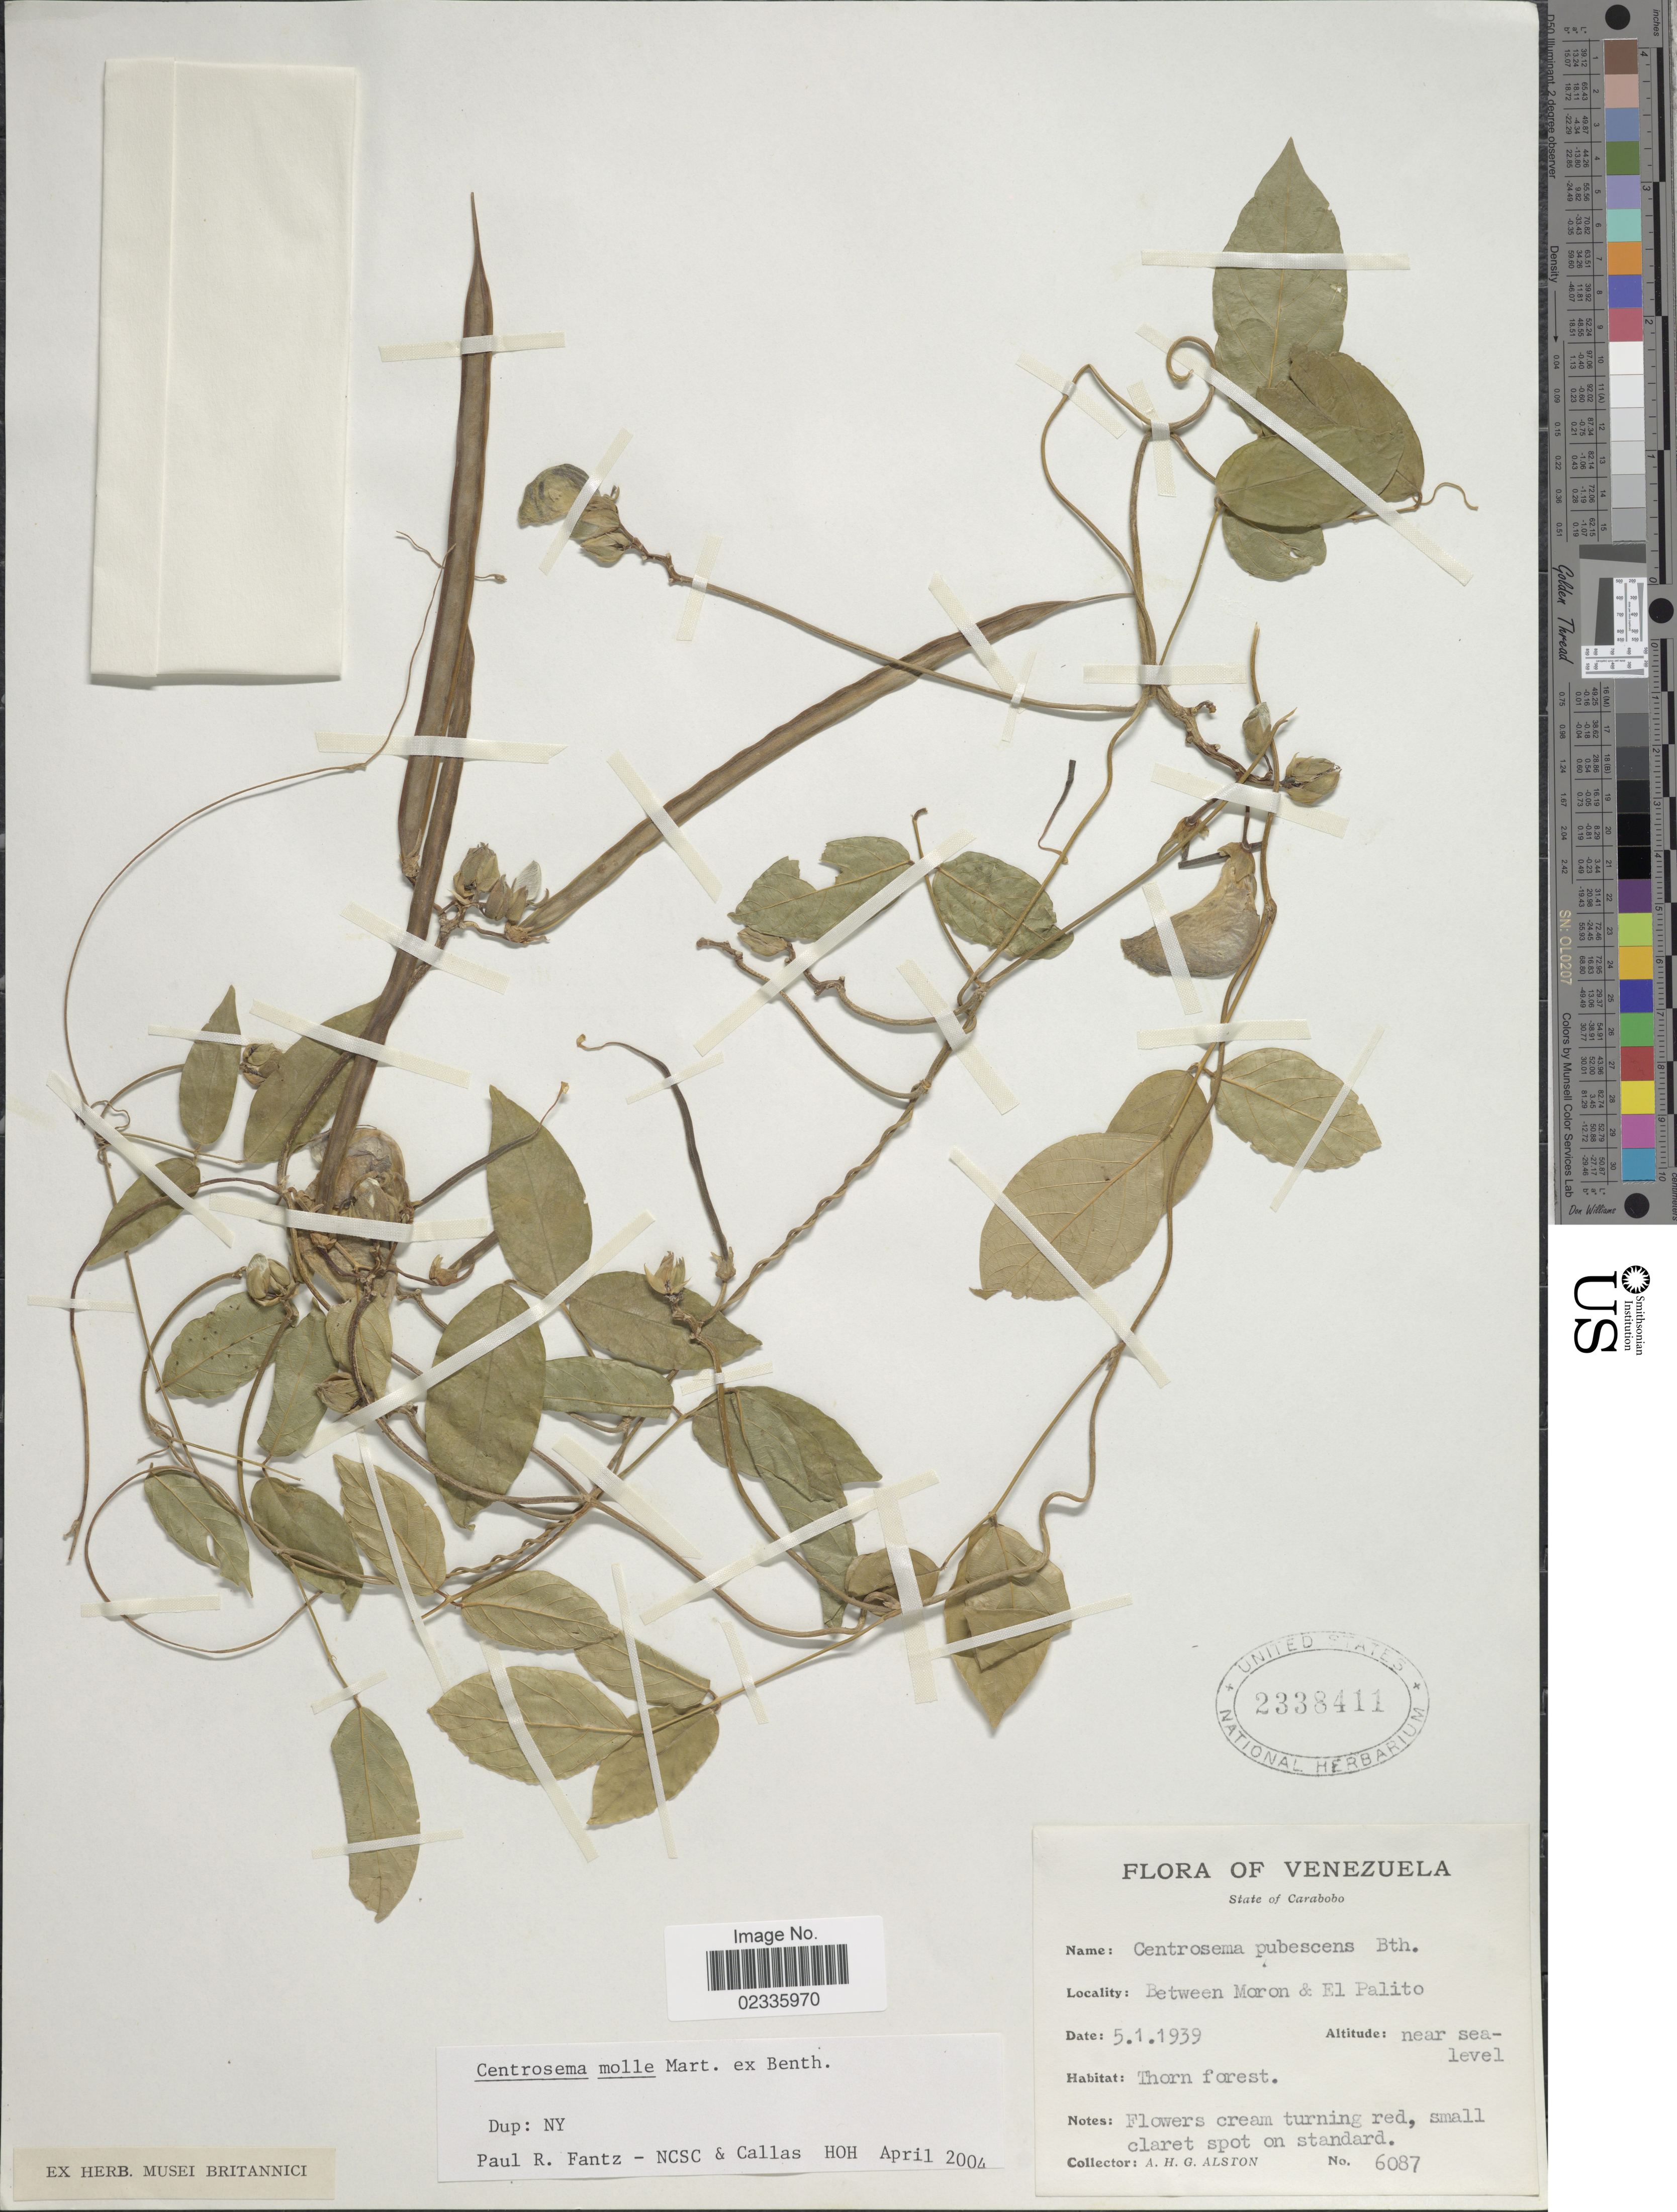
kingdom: Plantae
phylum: Tracheophyta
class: Magnoliopsida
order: Fabales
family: Fabaceae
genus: Centrosema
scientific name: Centrosema molle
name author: Mart. ex Benth.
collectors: A. H. Alston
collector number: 6087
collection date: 1939-01-05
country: Venezuela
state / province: Carabobo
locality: Between Moron & El Palito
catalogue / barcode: US 2338411